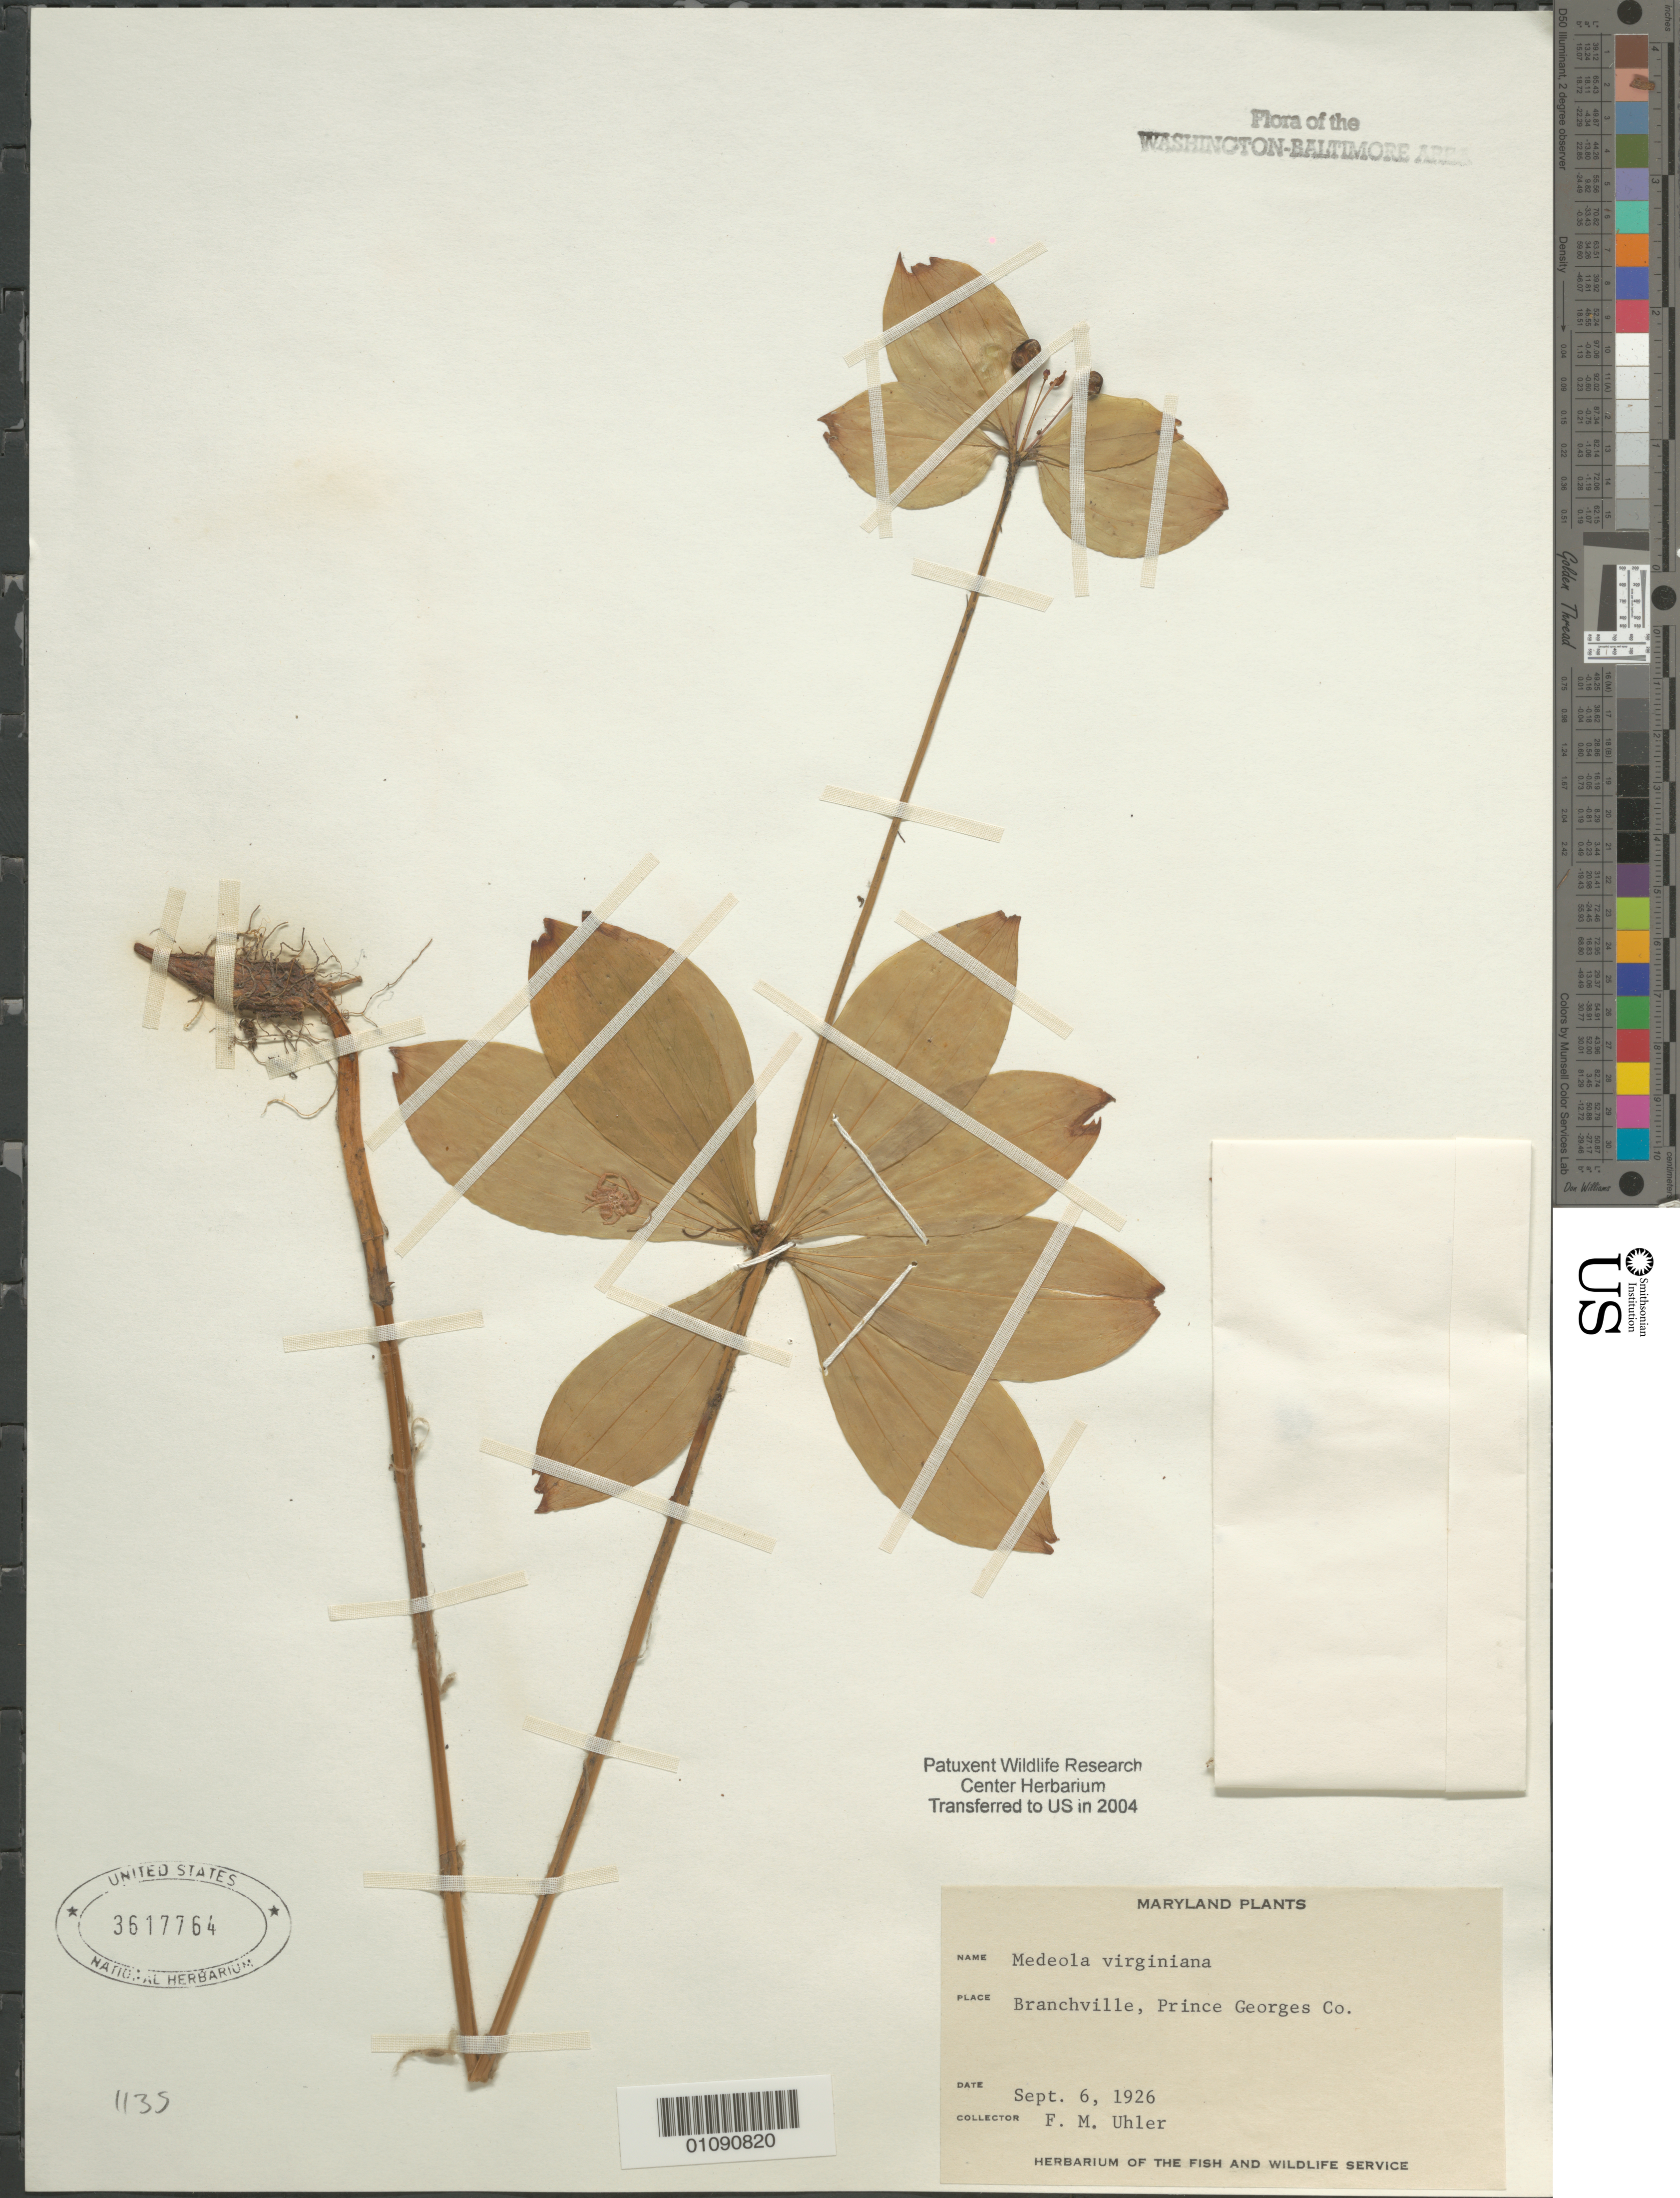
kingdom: Plantae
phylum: Tracheophyta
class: Liliopsida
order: Liliales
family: Liliaceae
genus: Medeola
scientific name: Medeola virginiana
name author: (L.) Desf.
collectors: F. M. Uhler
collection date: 1926-09-06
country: United States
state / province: Maryland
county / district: Prince George's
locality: Branchville.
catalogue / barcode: US 3617764